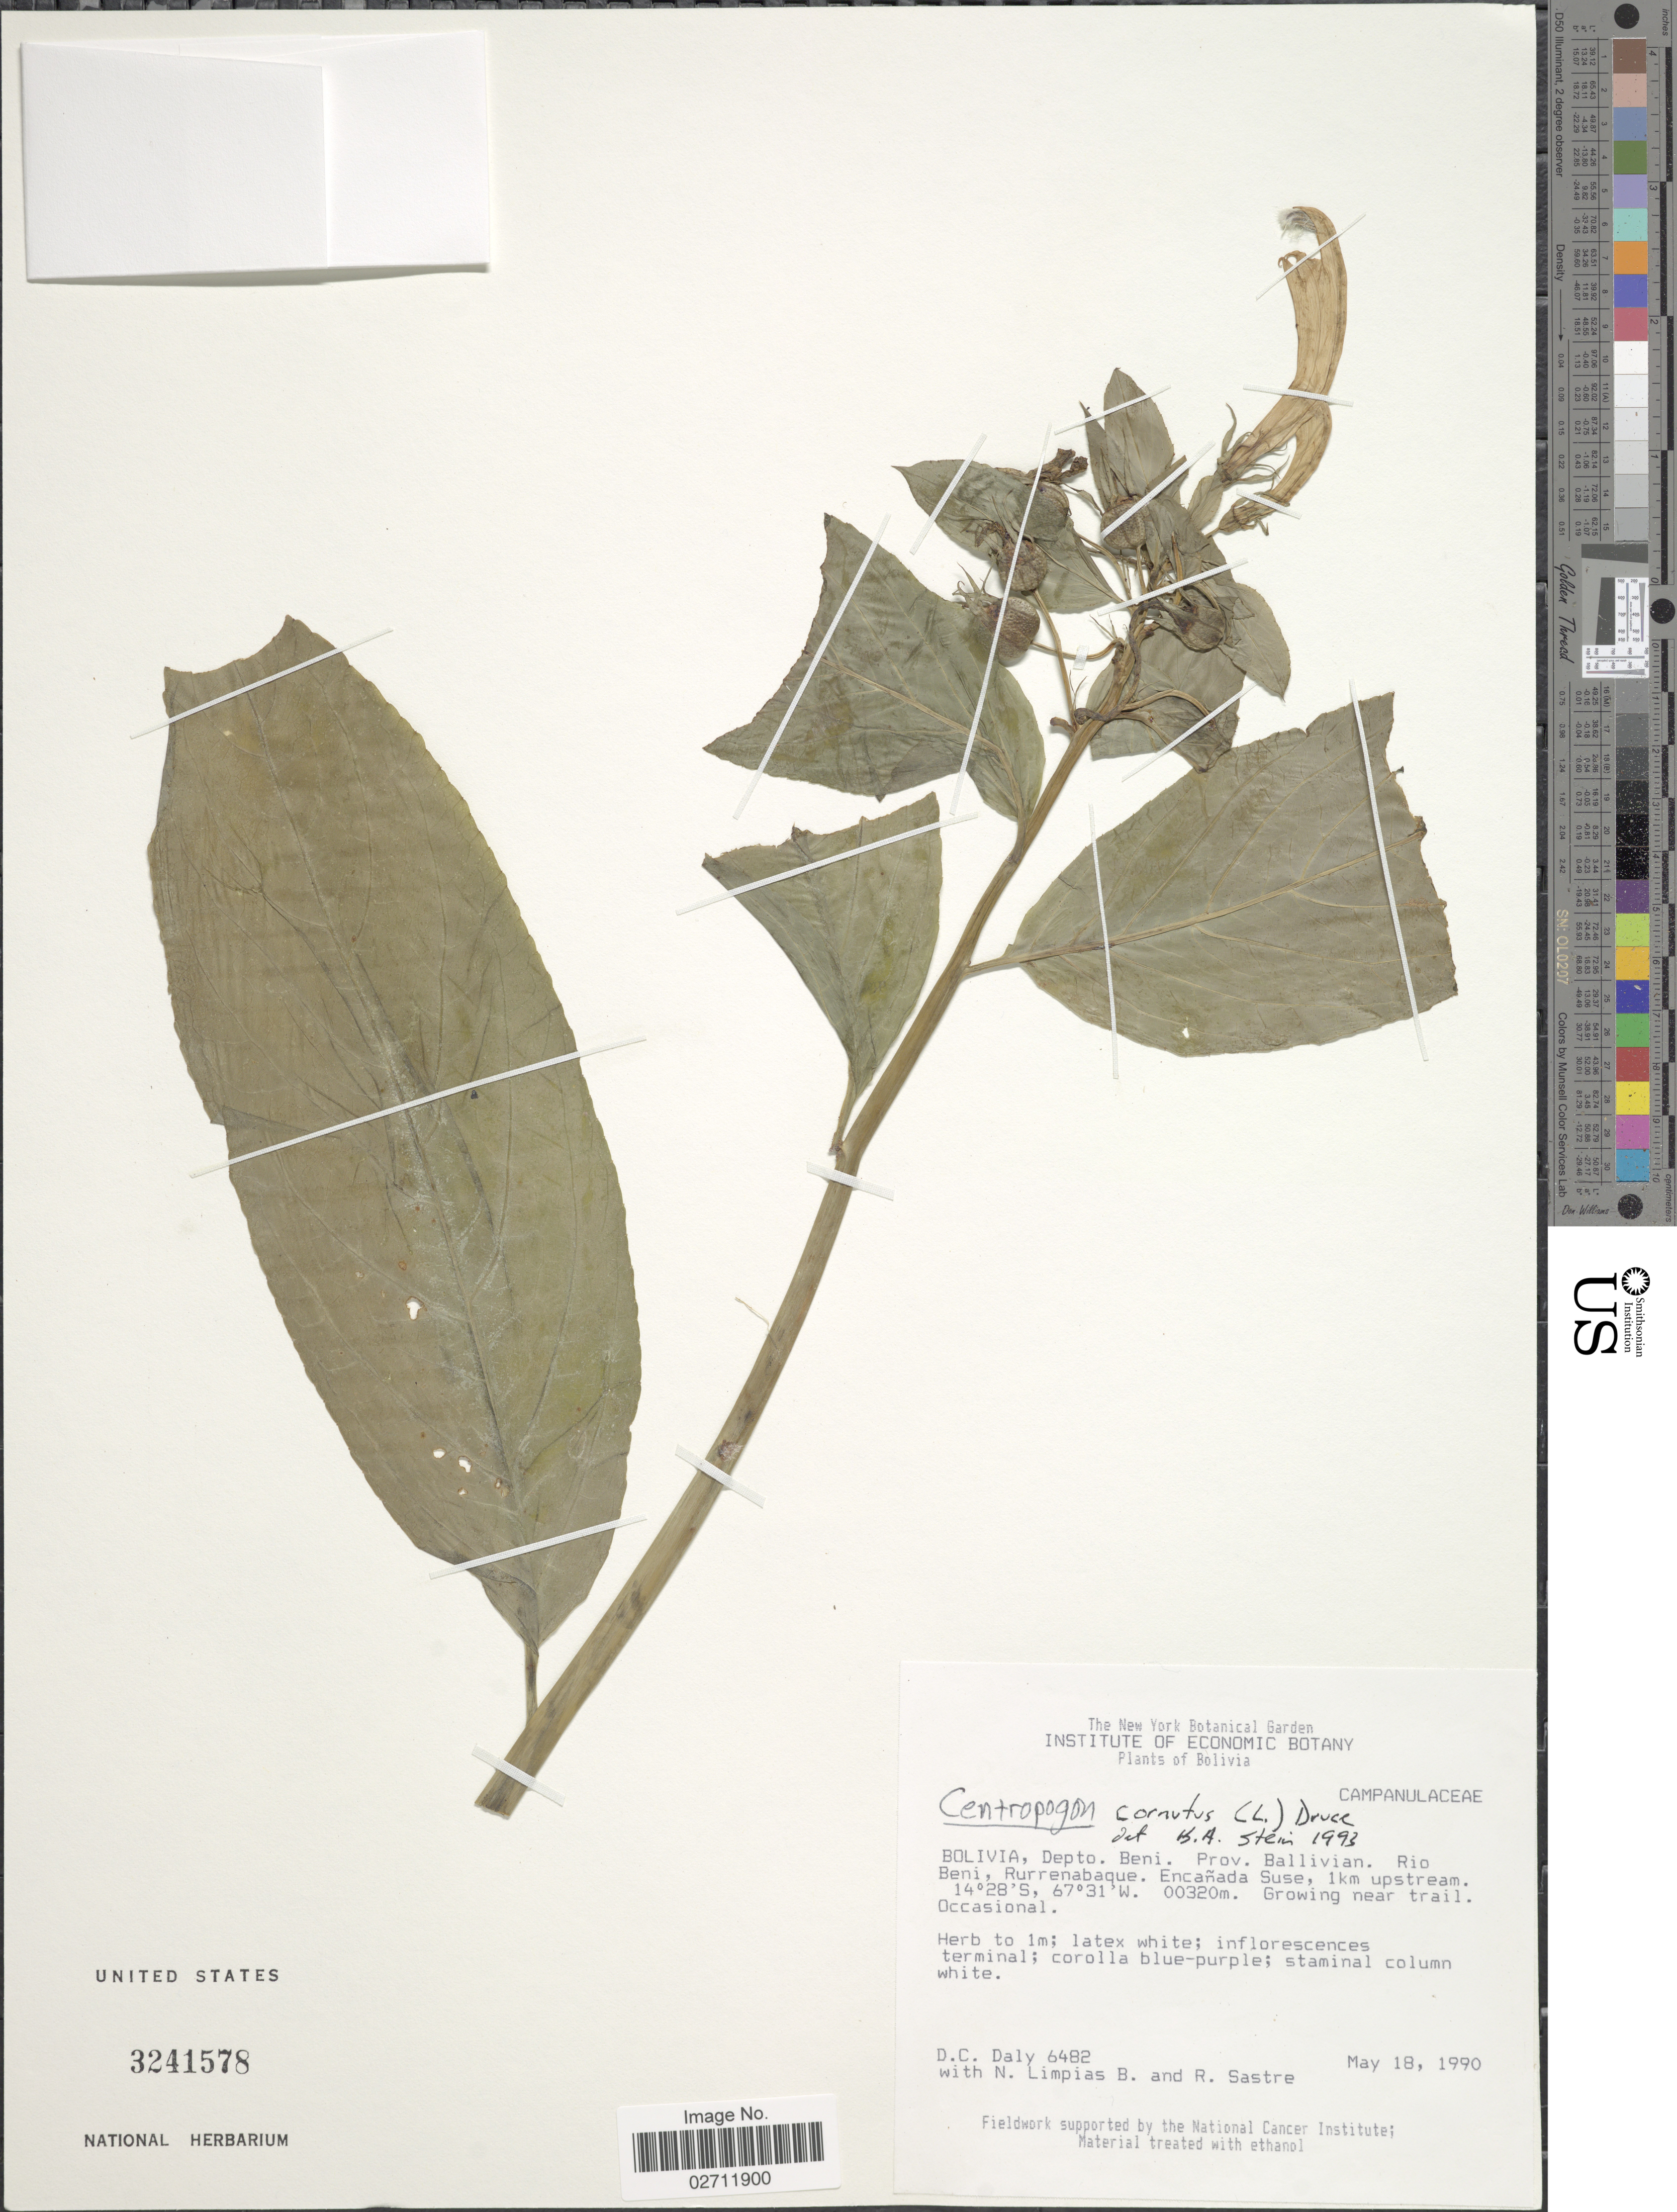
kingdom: Plantae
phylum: Tracheophyta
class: Magnoliopsida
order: Asterales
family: Campanulaceae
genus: Centropogon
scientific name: Centropogon cornutus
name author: (L.) Druce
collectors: D. C. Daly, N. Limpias B. & R. Sastre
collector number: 6482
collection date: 1990-05-18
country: Bolivia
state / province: Beni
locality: Prov. Ballivan, Rio Beni, Rurrenabaque, Encanada Suse, 1 km upstream, near trail.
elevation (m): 320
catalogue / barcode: US 3241578